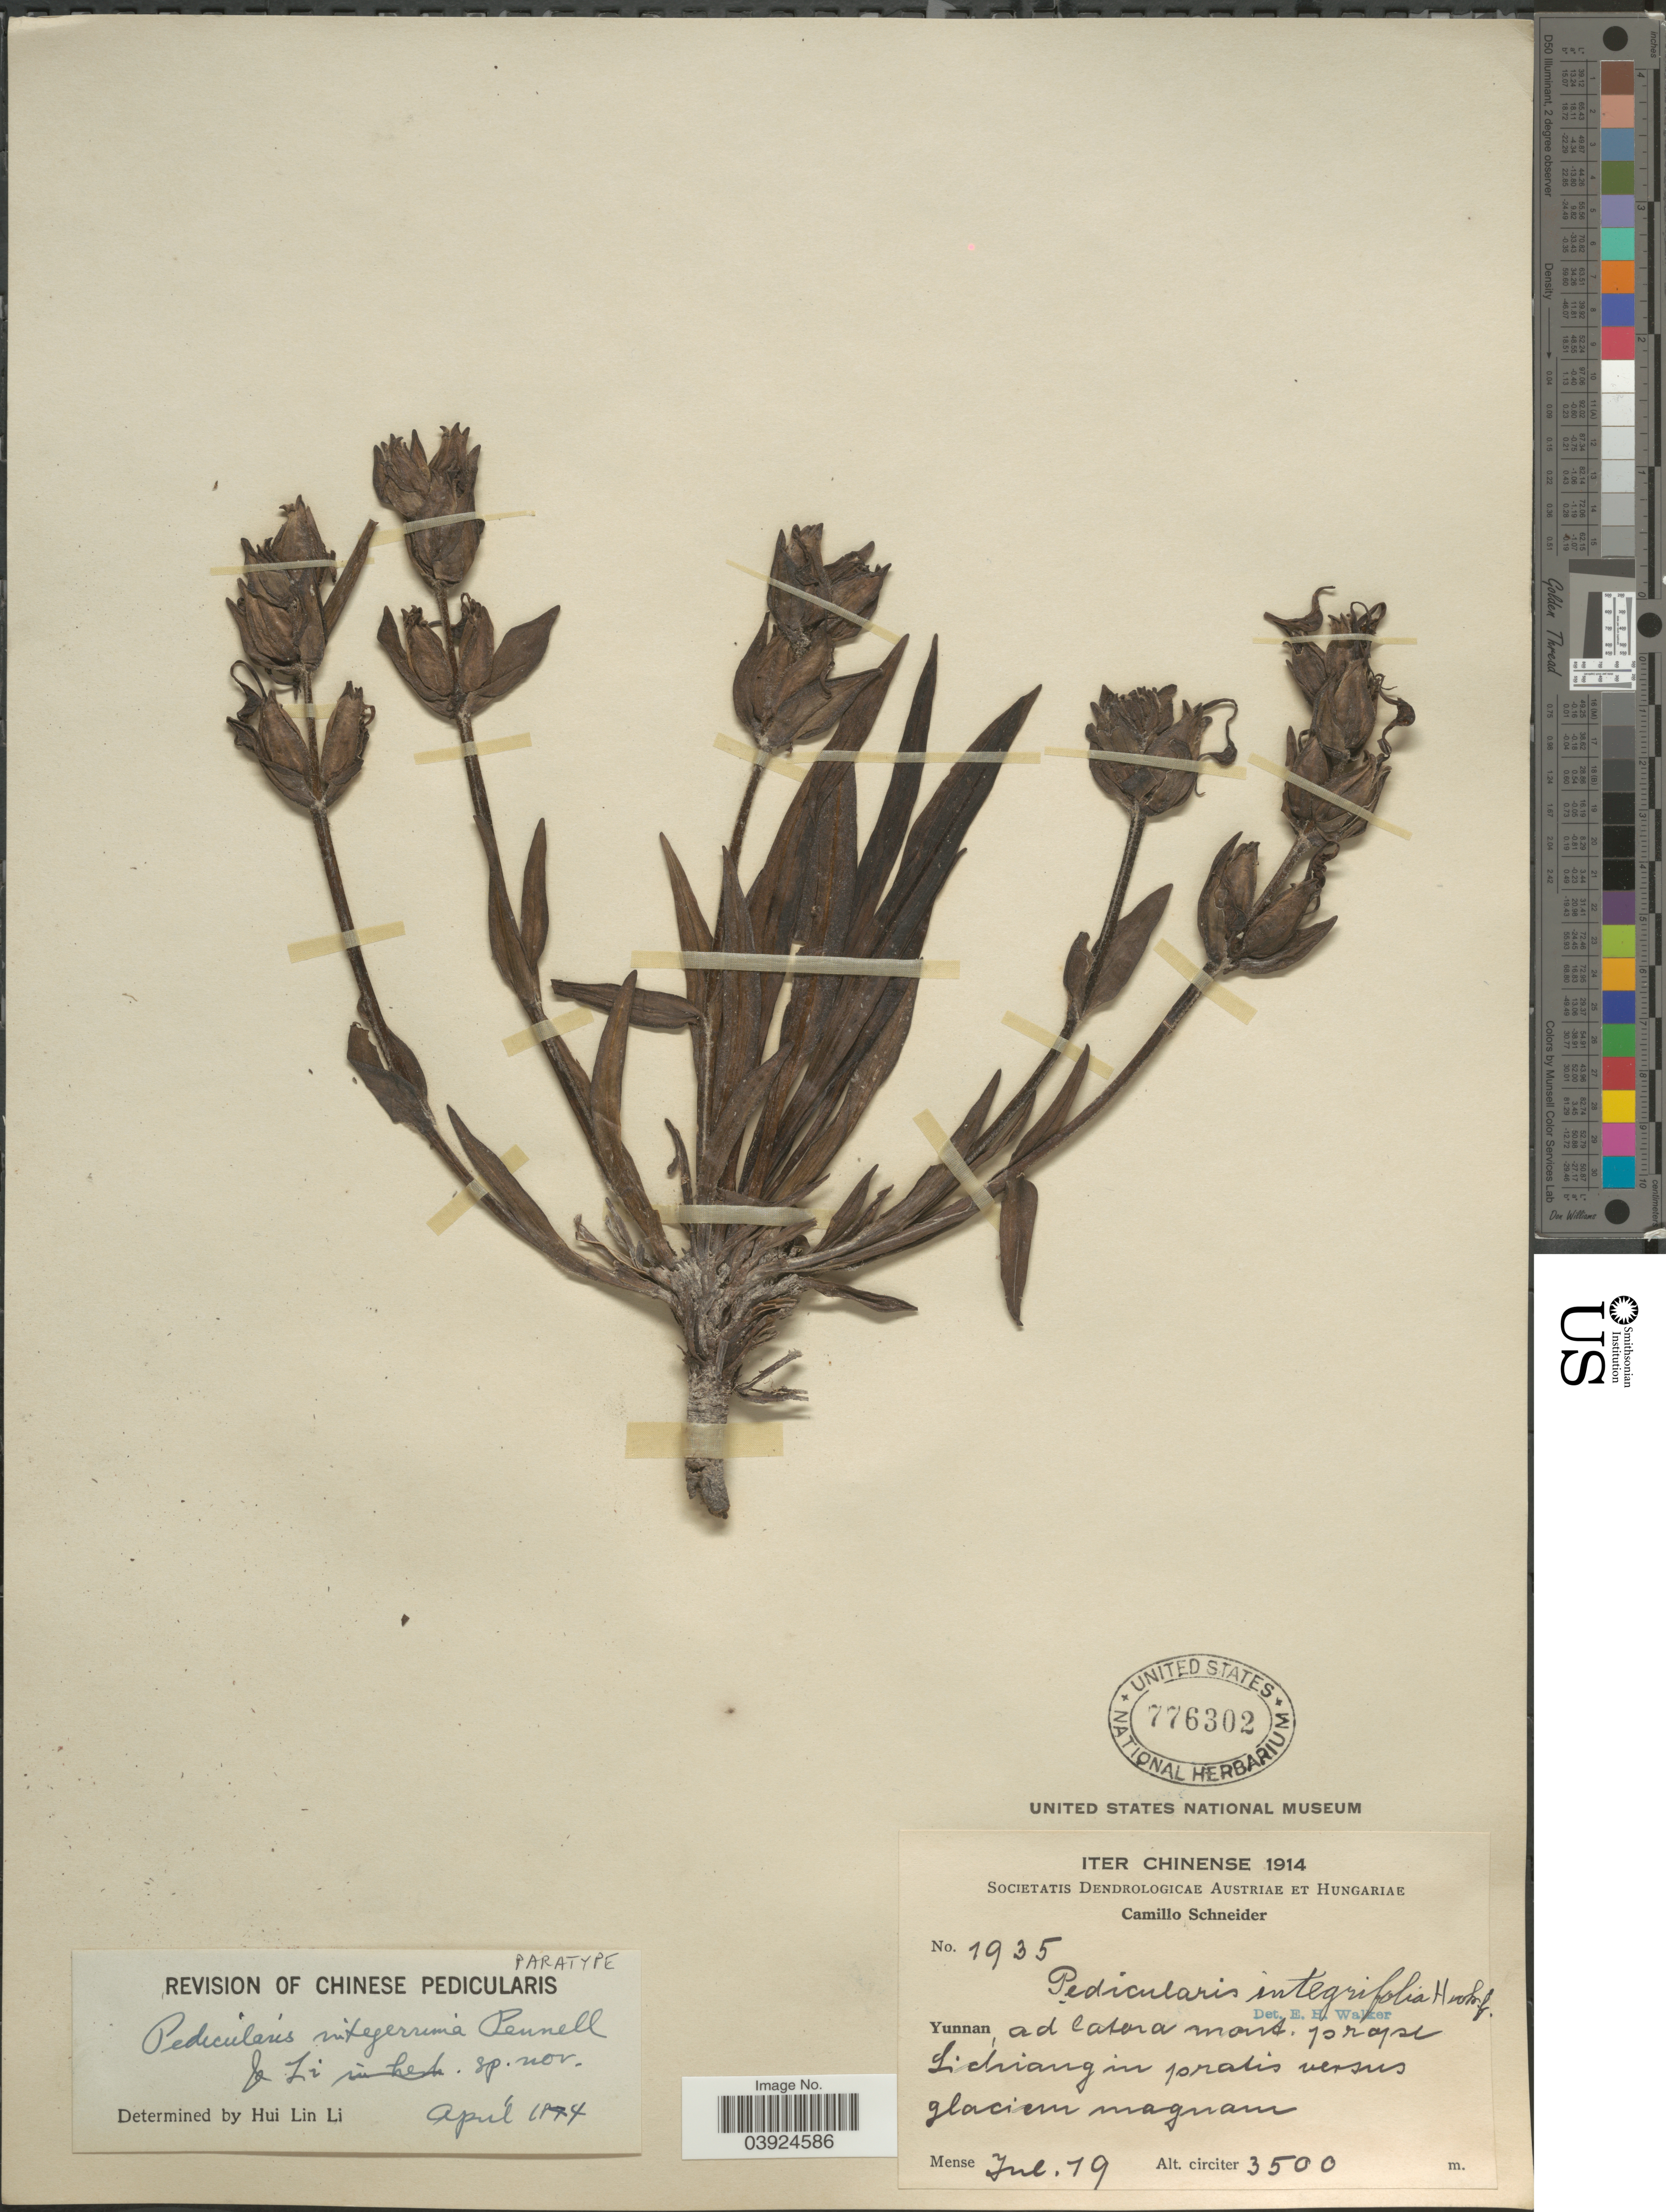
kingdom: Plantae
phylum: Tracheophyta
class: Magnoliopsida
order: Lamiales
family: Orobanchaceae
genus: Pedicularis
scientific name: Pedicularis integerrima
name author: Pennell & H.L. Li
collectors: C. K. Schneider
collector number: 1935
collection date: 1914-07-19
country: China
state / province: Yunnan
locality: Ad latera mont. prope Lichiang in pratis versus glaciem magnam.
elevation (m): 3500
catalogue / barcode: US 776302